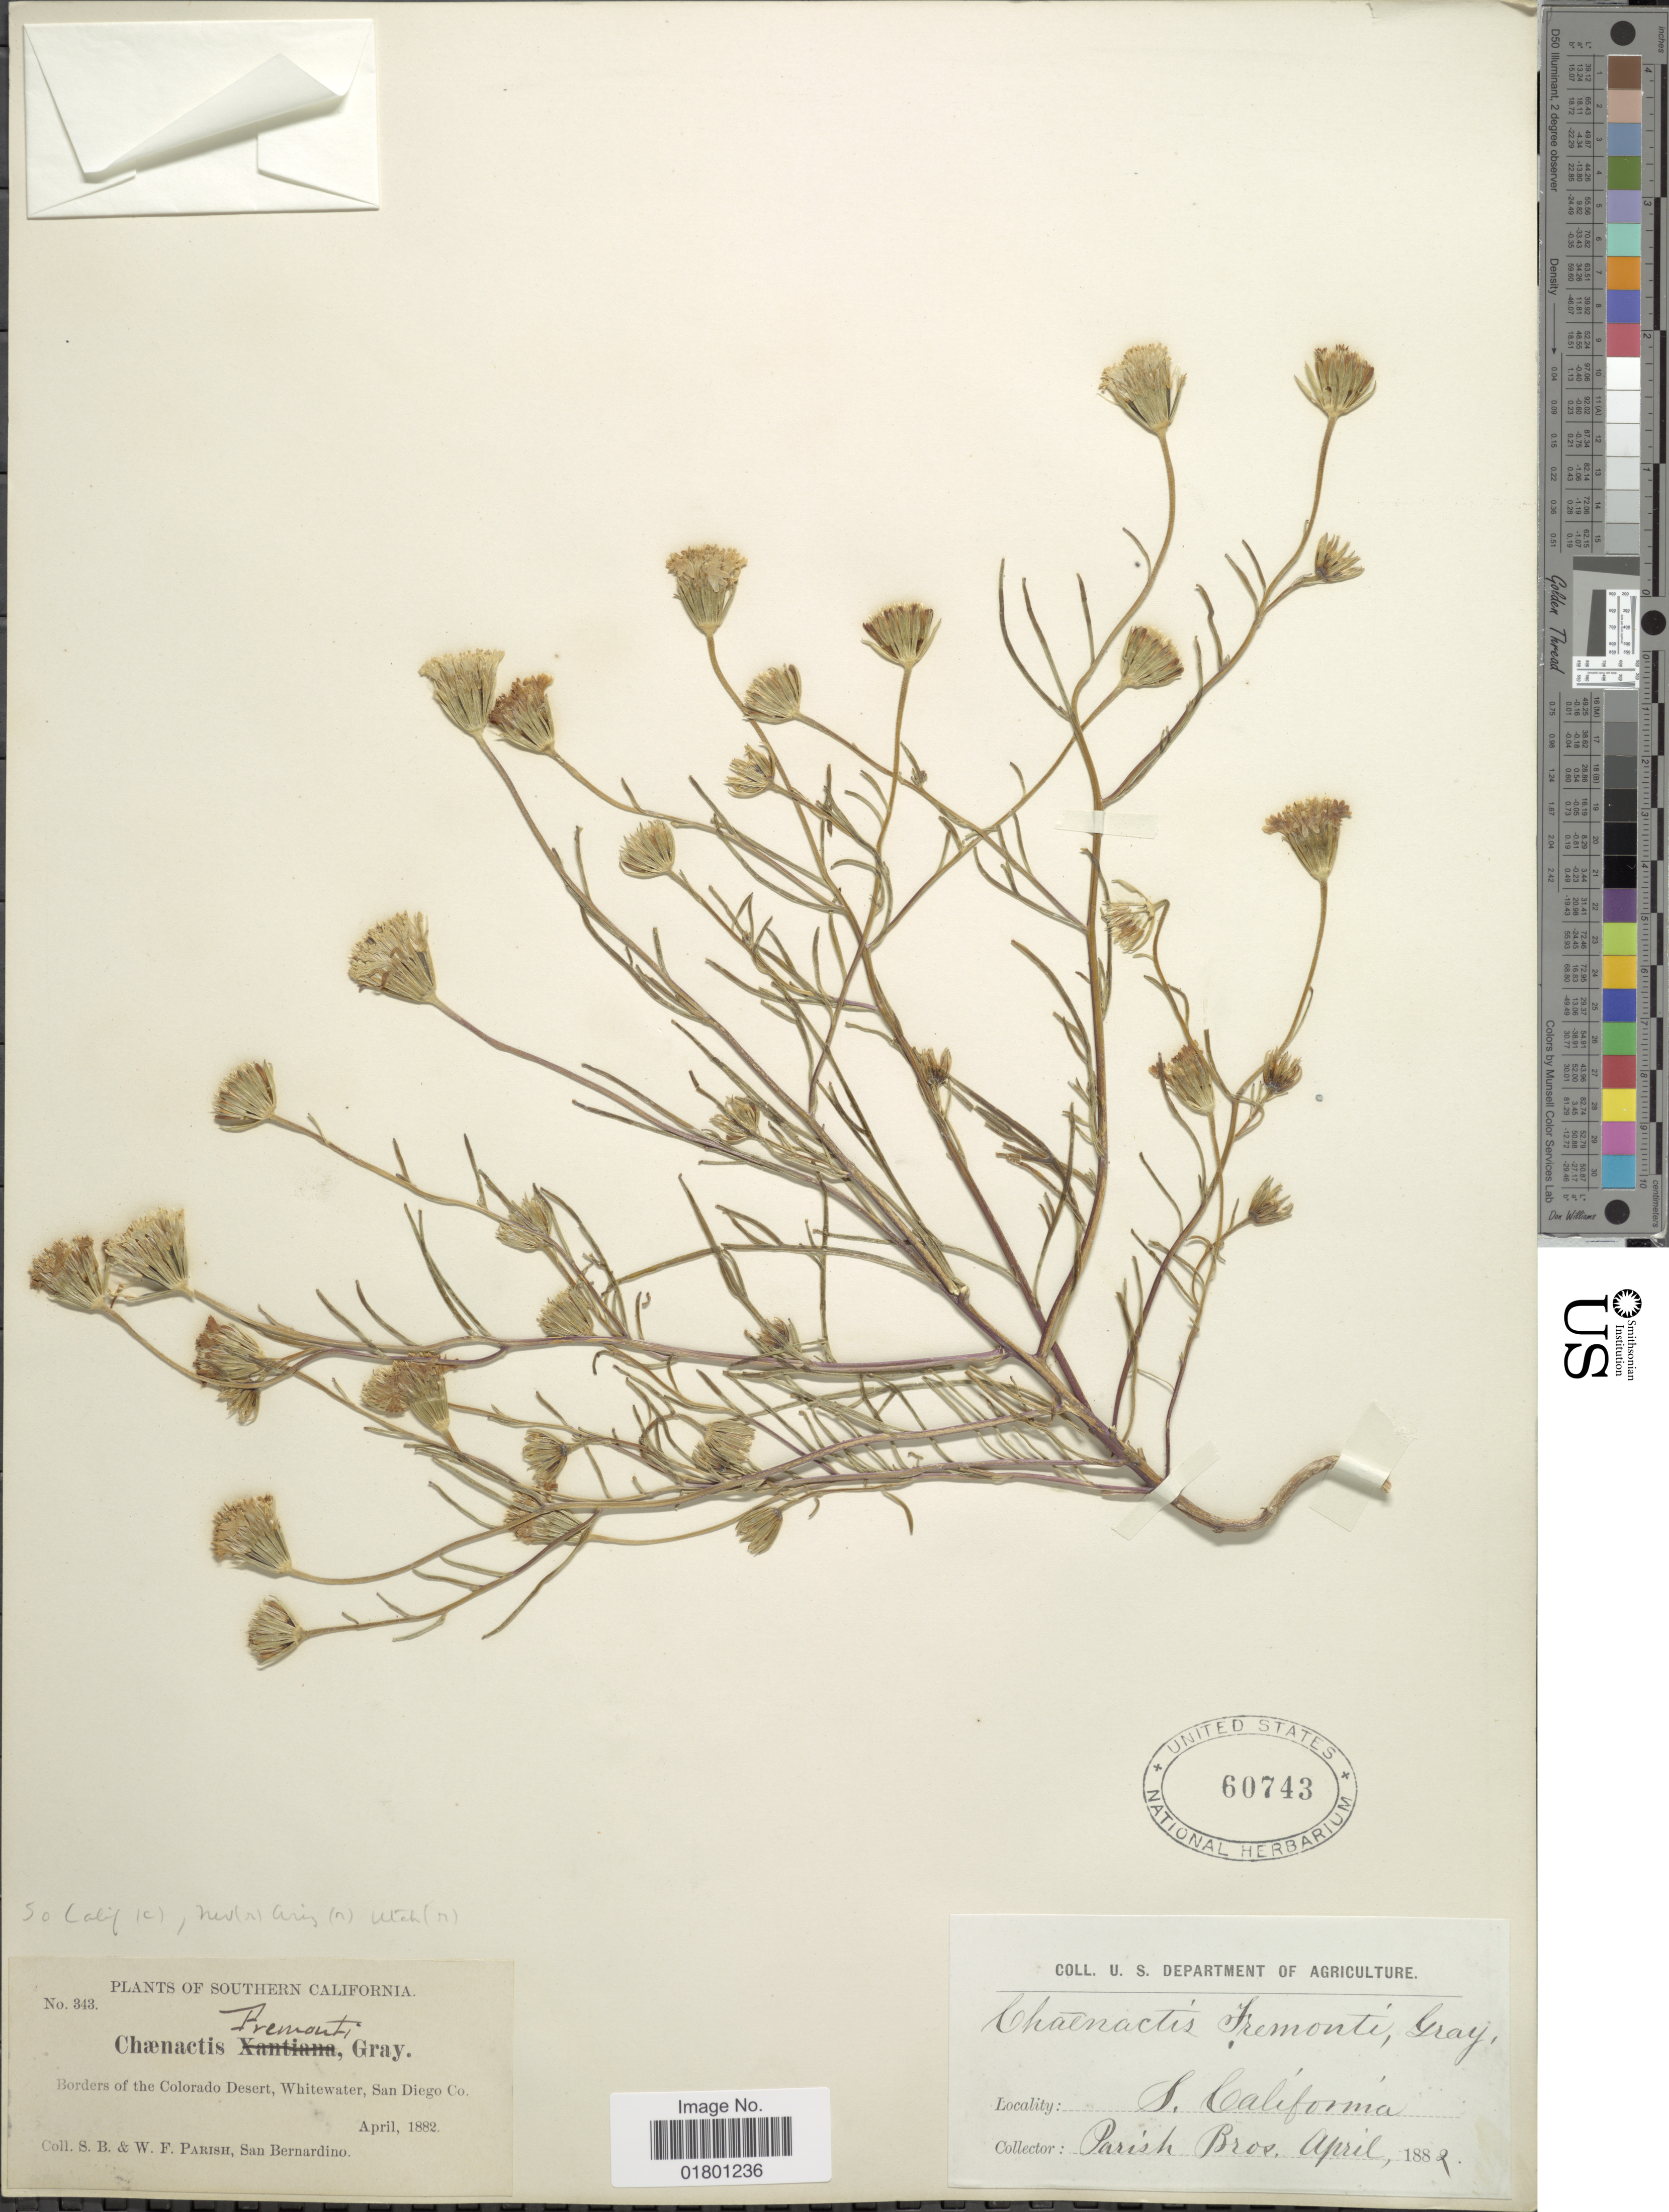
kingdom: Plantae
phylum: Tracheophyta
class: Magnoliopsida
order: Asterales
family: Asteraceae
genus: Chaenactis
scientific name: Chaenactis fremontii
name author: A. Gray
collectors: S. B. Parish & W. F. Parish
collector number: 343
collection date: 1882-04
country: United States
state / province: California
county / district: San Diego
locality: Southern California, Borders of the Colorado Desert, Whitewater, San Diego Co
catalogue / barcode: US 60743